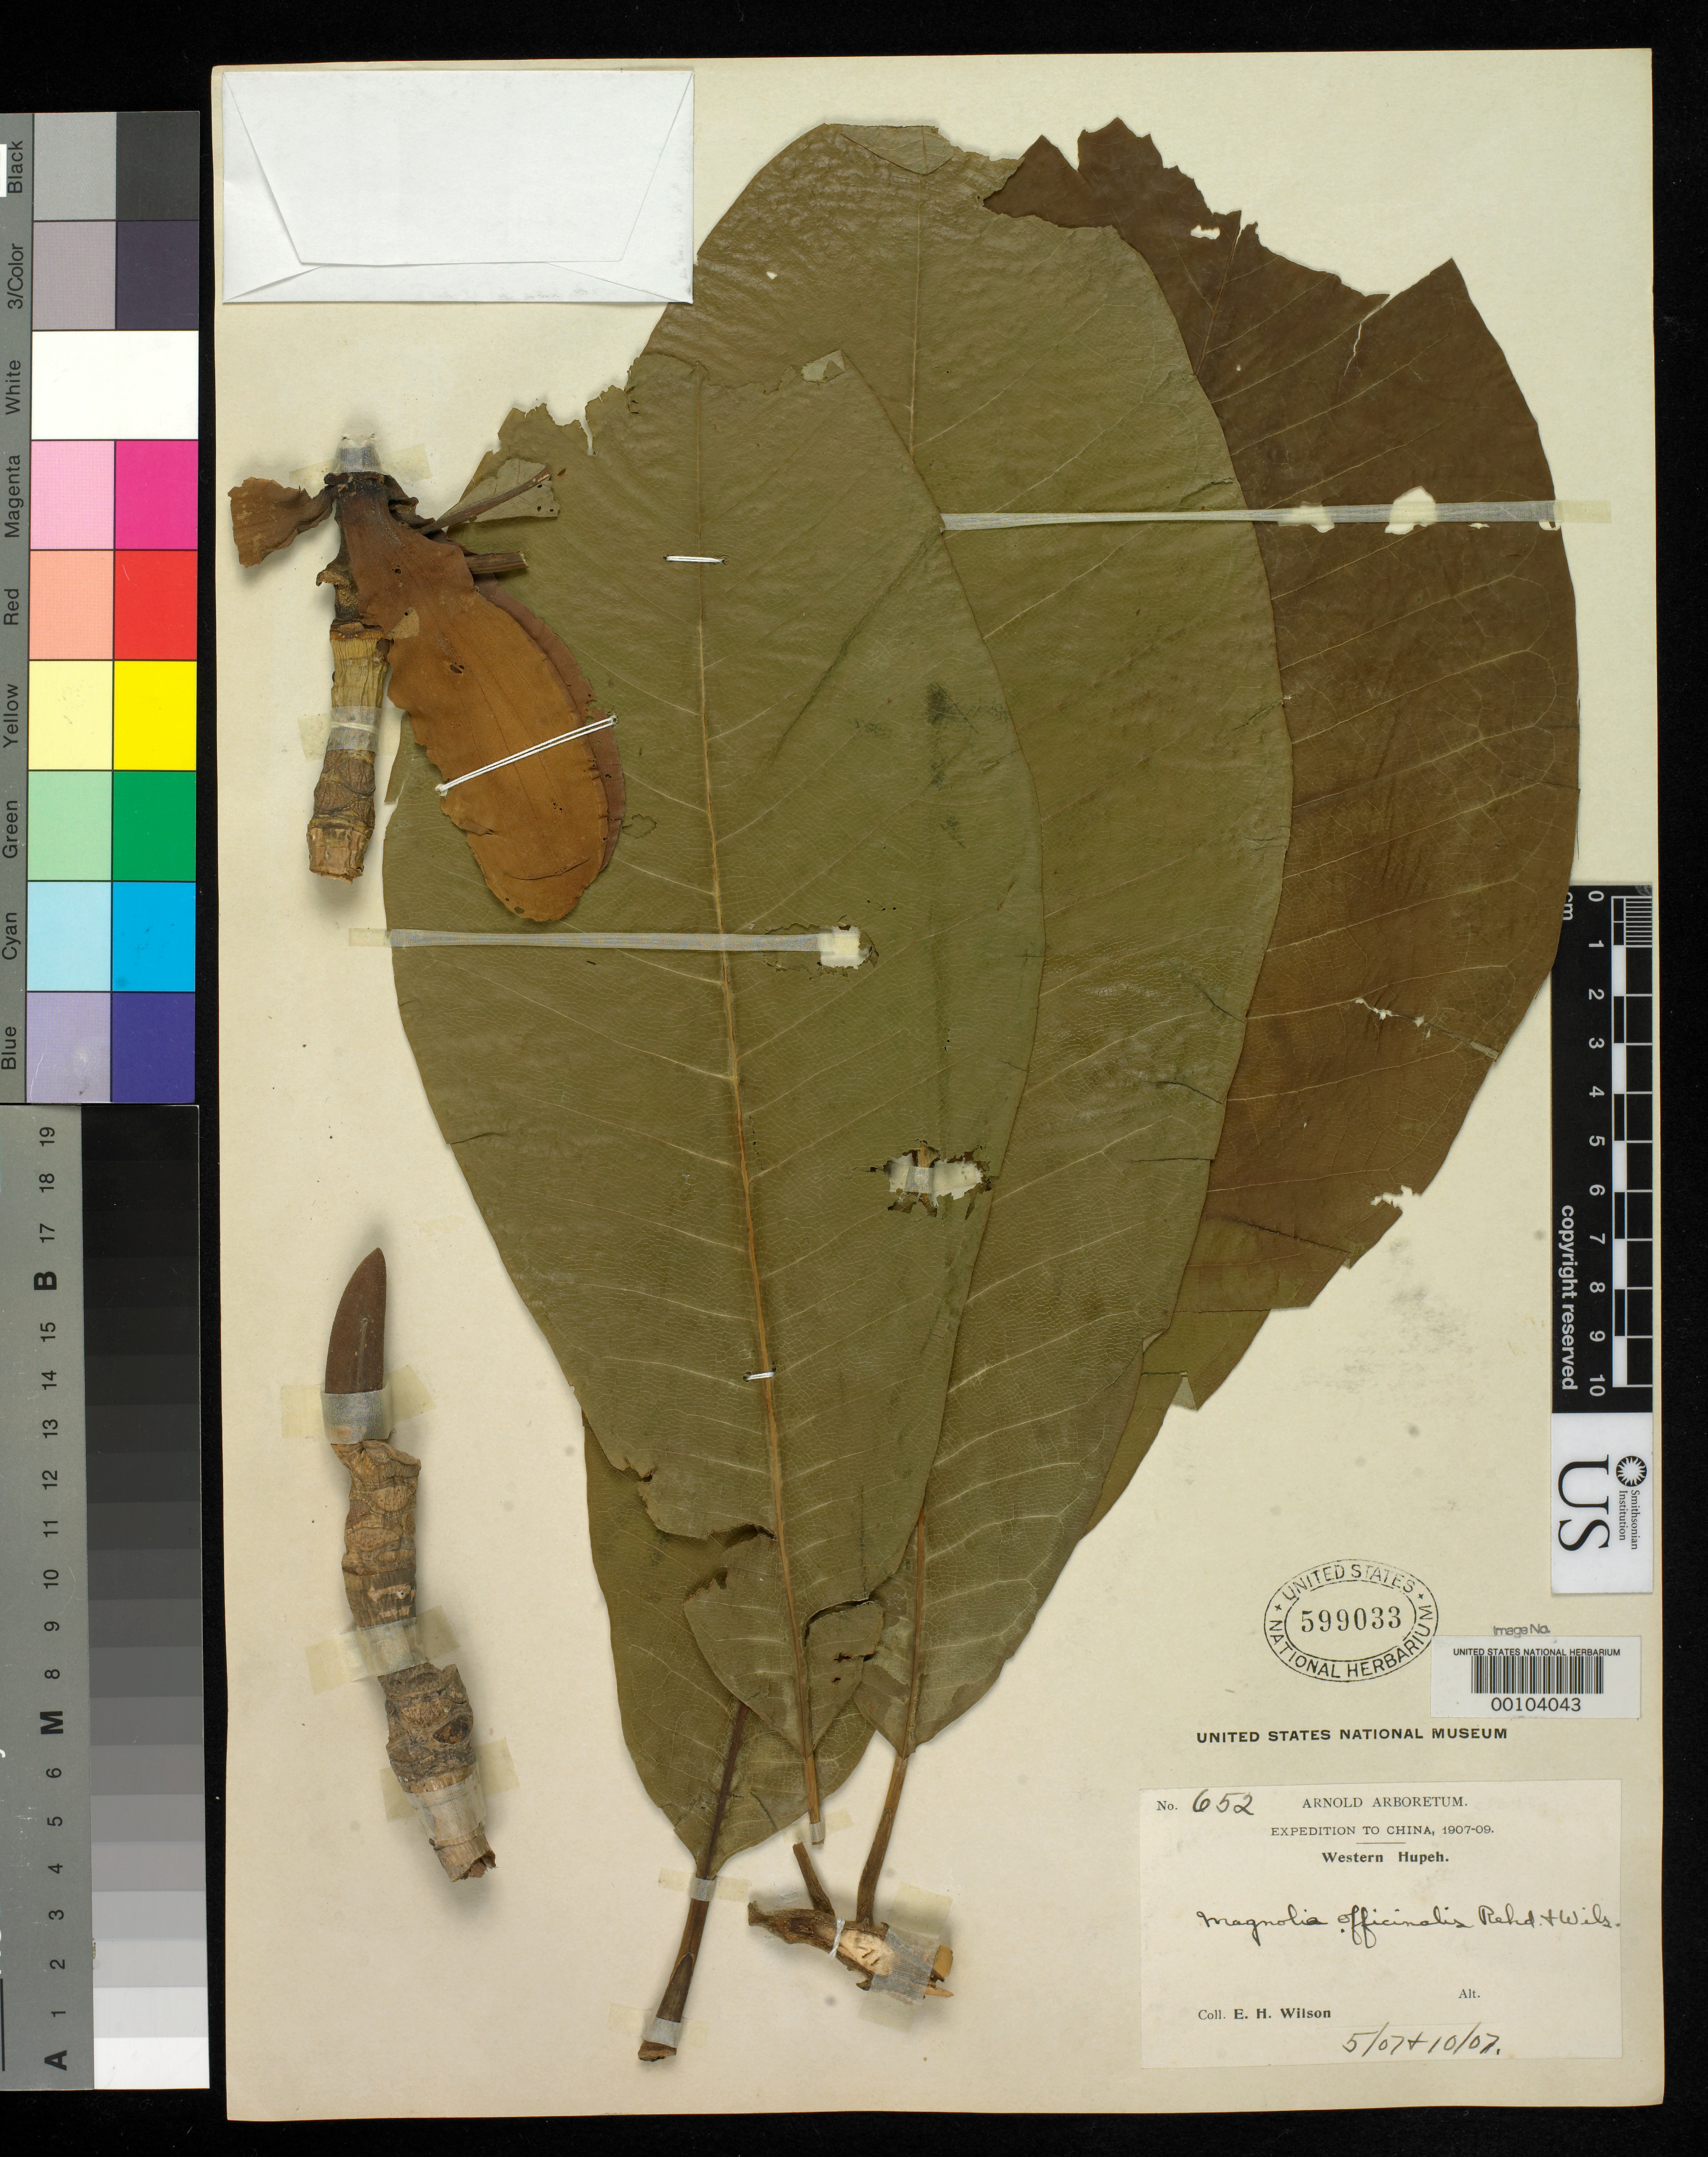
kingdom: Plantae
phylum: Tracheophyta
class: Magnoliopsida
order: Magnoliales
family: Magnoliaceae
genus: Magnolia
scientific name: Magnolia officinalis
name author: Rehder & E.H. Wilson in Sarg.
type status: Isotype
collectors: E. H. Wilson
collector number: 652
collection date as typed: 11 May 1907 to -- Oct 1907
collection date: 1907-05-11/1907-10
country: China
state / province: Hubei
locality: Ichang.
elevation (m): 300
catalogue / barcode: US 599033